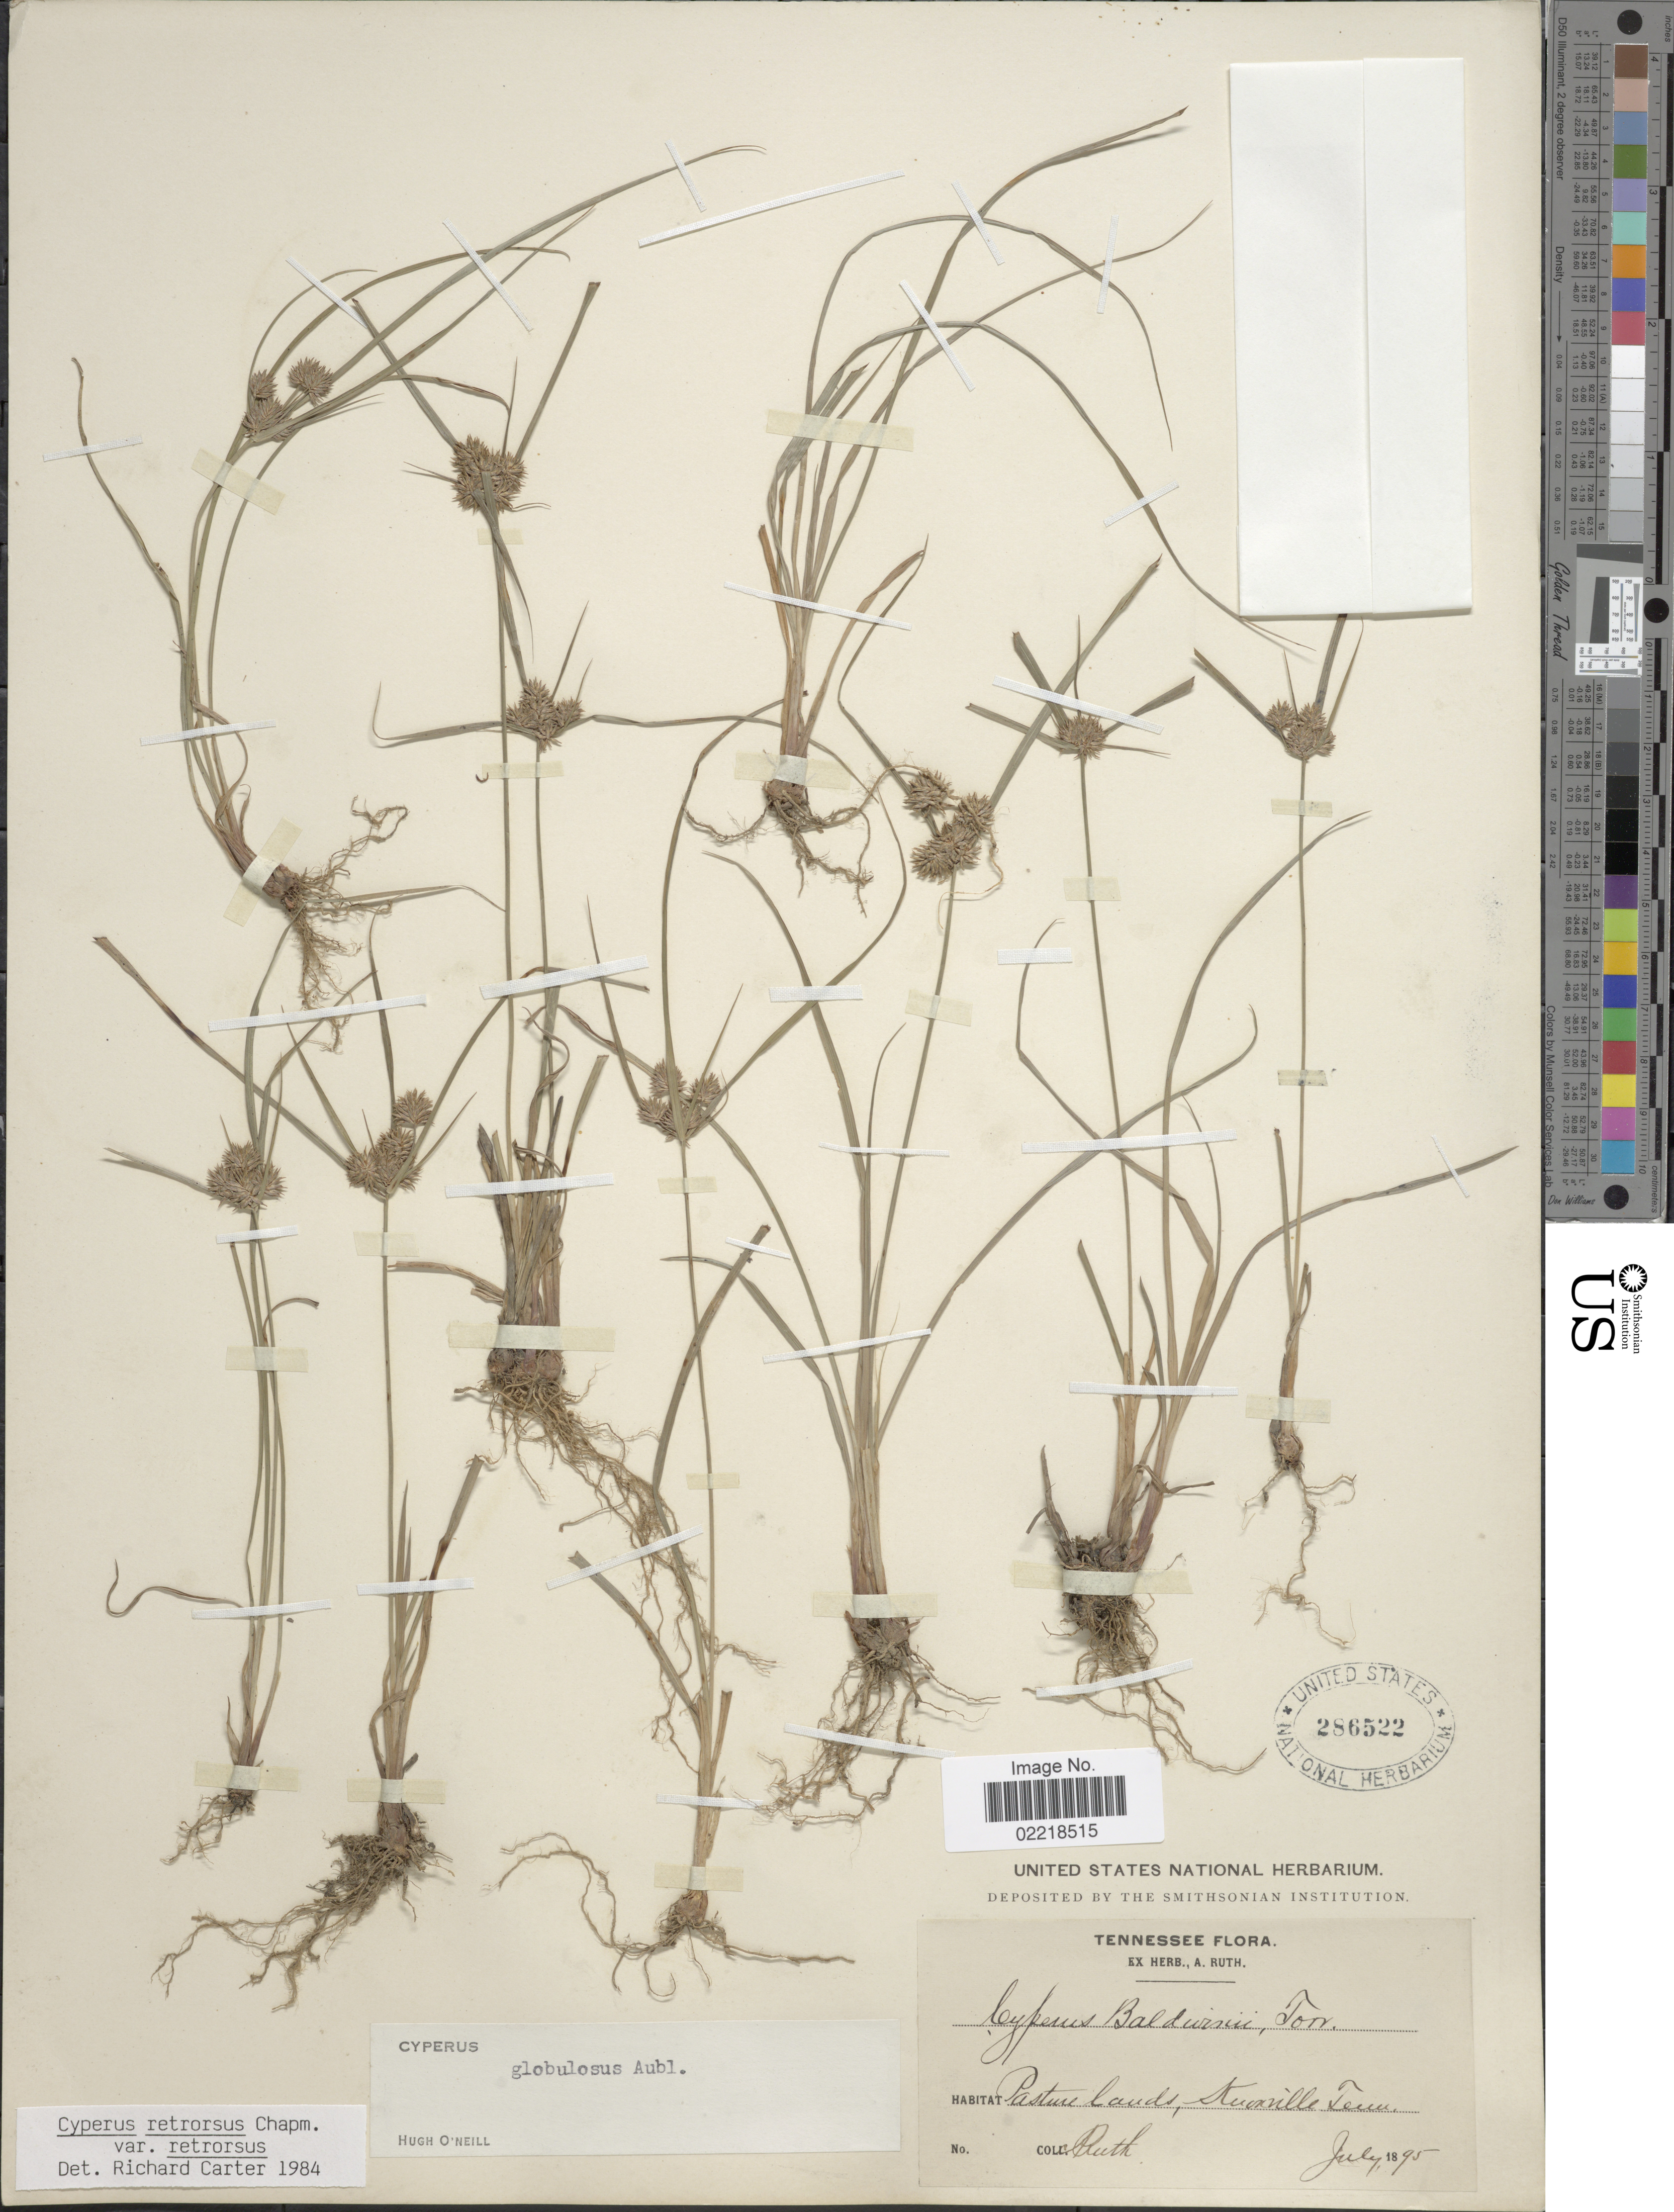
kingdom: Plantae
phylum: Tracheophyta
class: Liliopsida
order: Poales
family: Cyperaceae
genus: Cyperus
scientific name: Cyperus retrorsus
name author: Chapm.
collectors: A. Ruth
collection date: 1895-07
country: United States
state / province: Tennessee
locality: Pasture lands, Knoxville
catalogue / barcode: US 286522